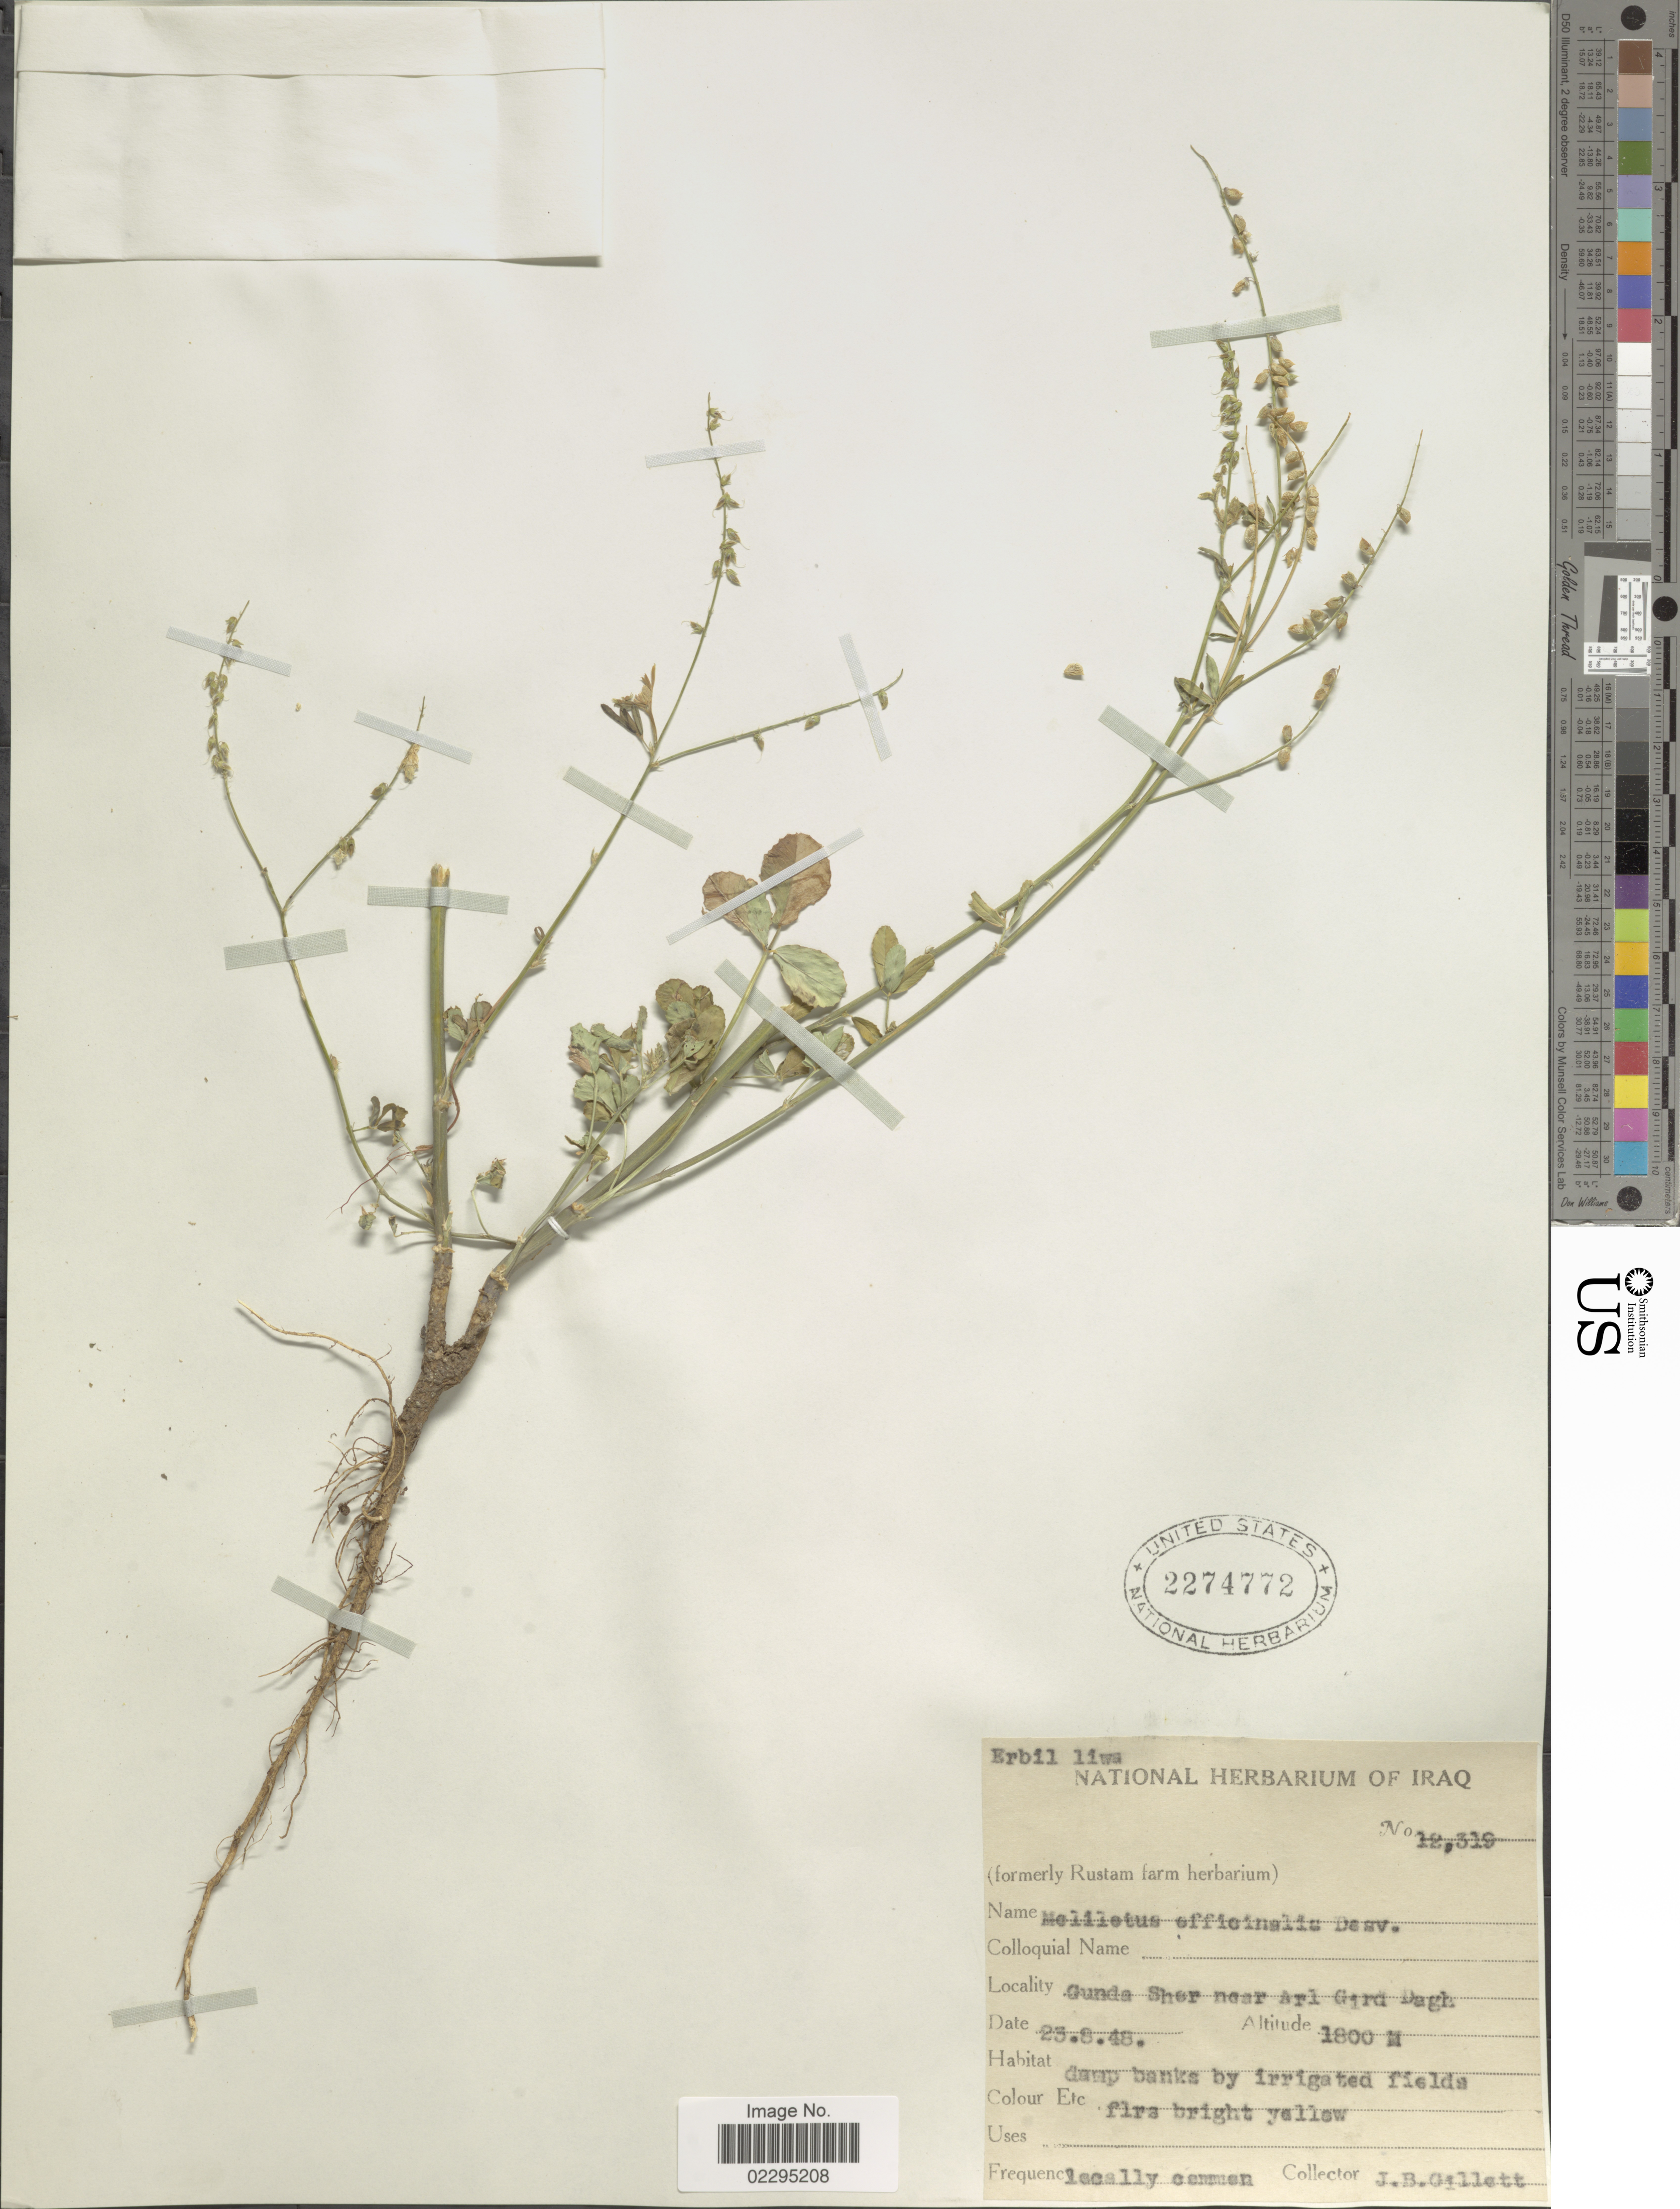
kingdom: Plantae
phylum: Tracheophyta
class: Magnoliopsida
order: Fabales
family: Fabaceae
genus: Melilotus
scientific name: Melilotus officinalis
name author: (L.) Lam.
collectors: J. B. Gillett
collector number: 12319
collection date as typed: Transcribed d/m/y: 23/8/48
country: Iraq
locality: Gunda Sher near Arl Gird Dagh.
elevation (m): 1800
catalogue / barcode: US 2274772